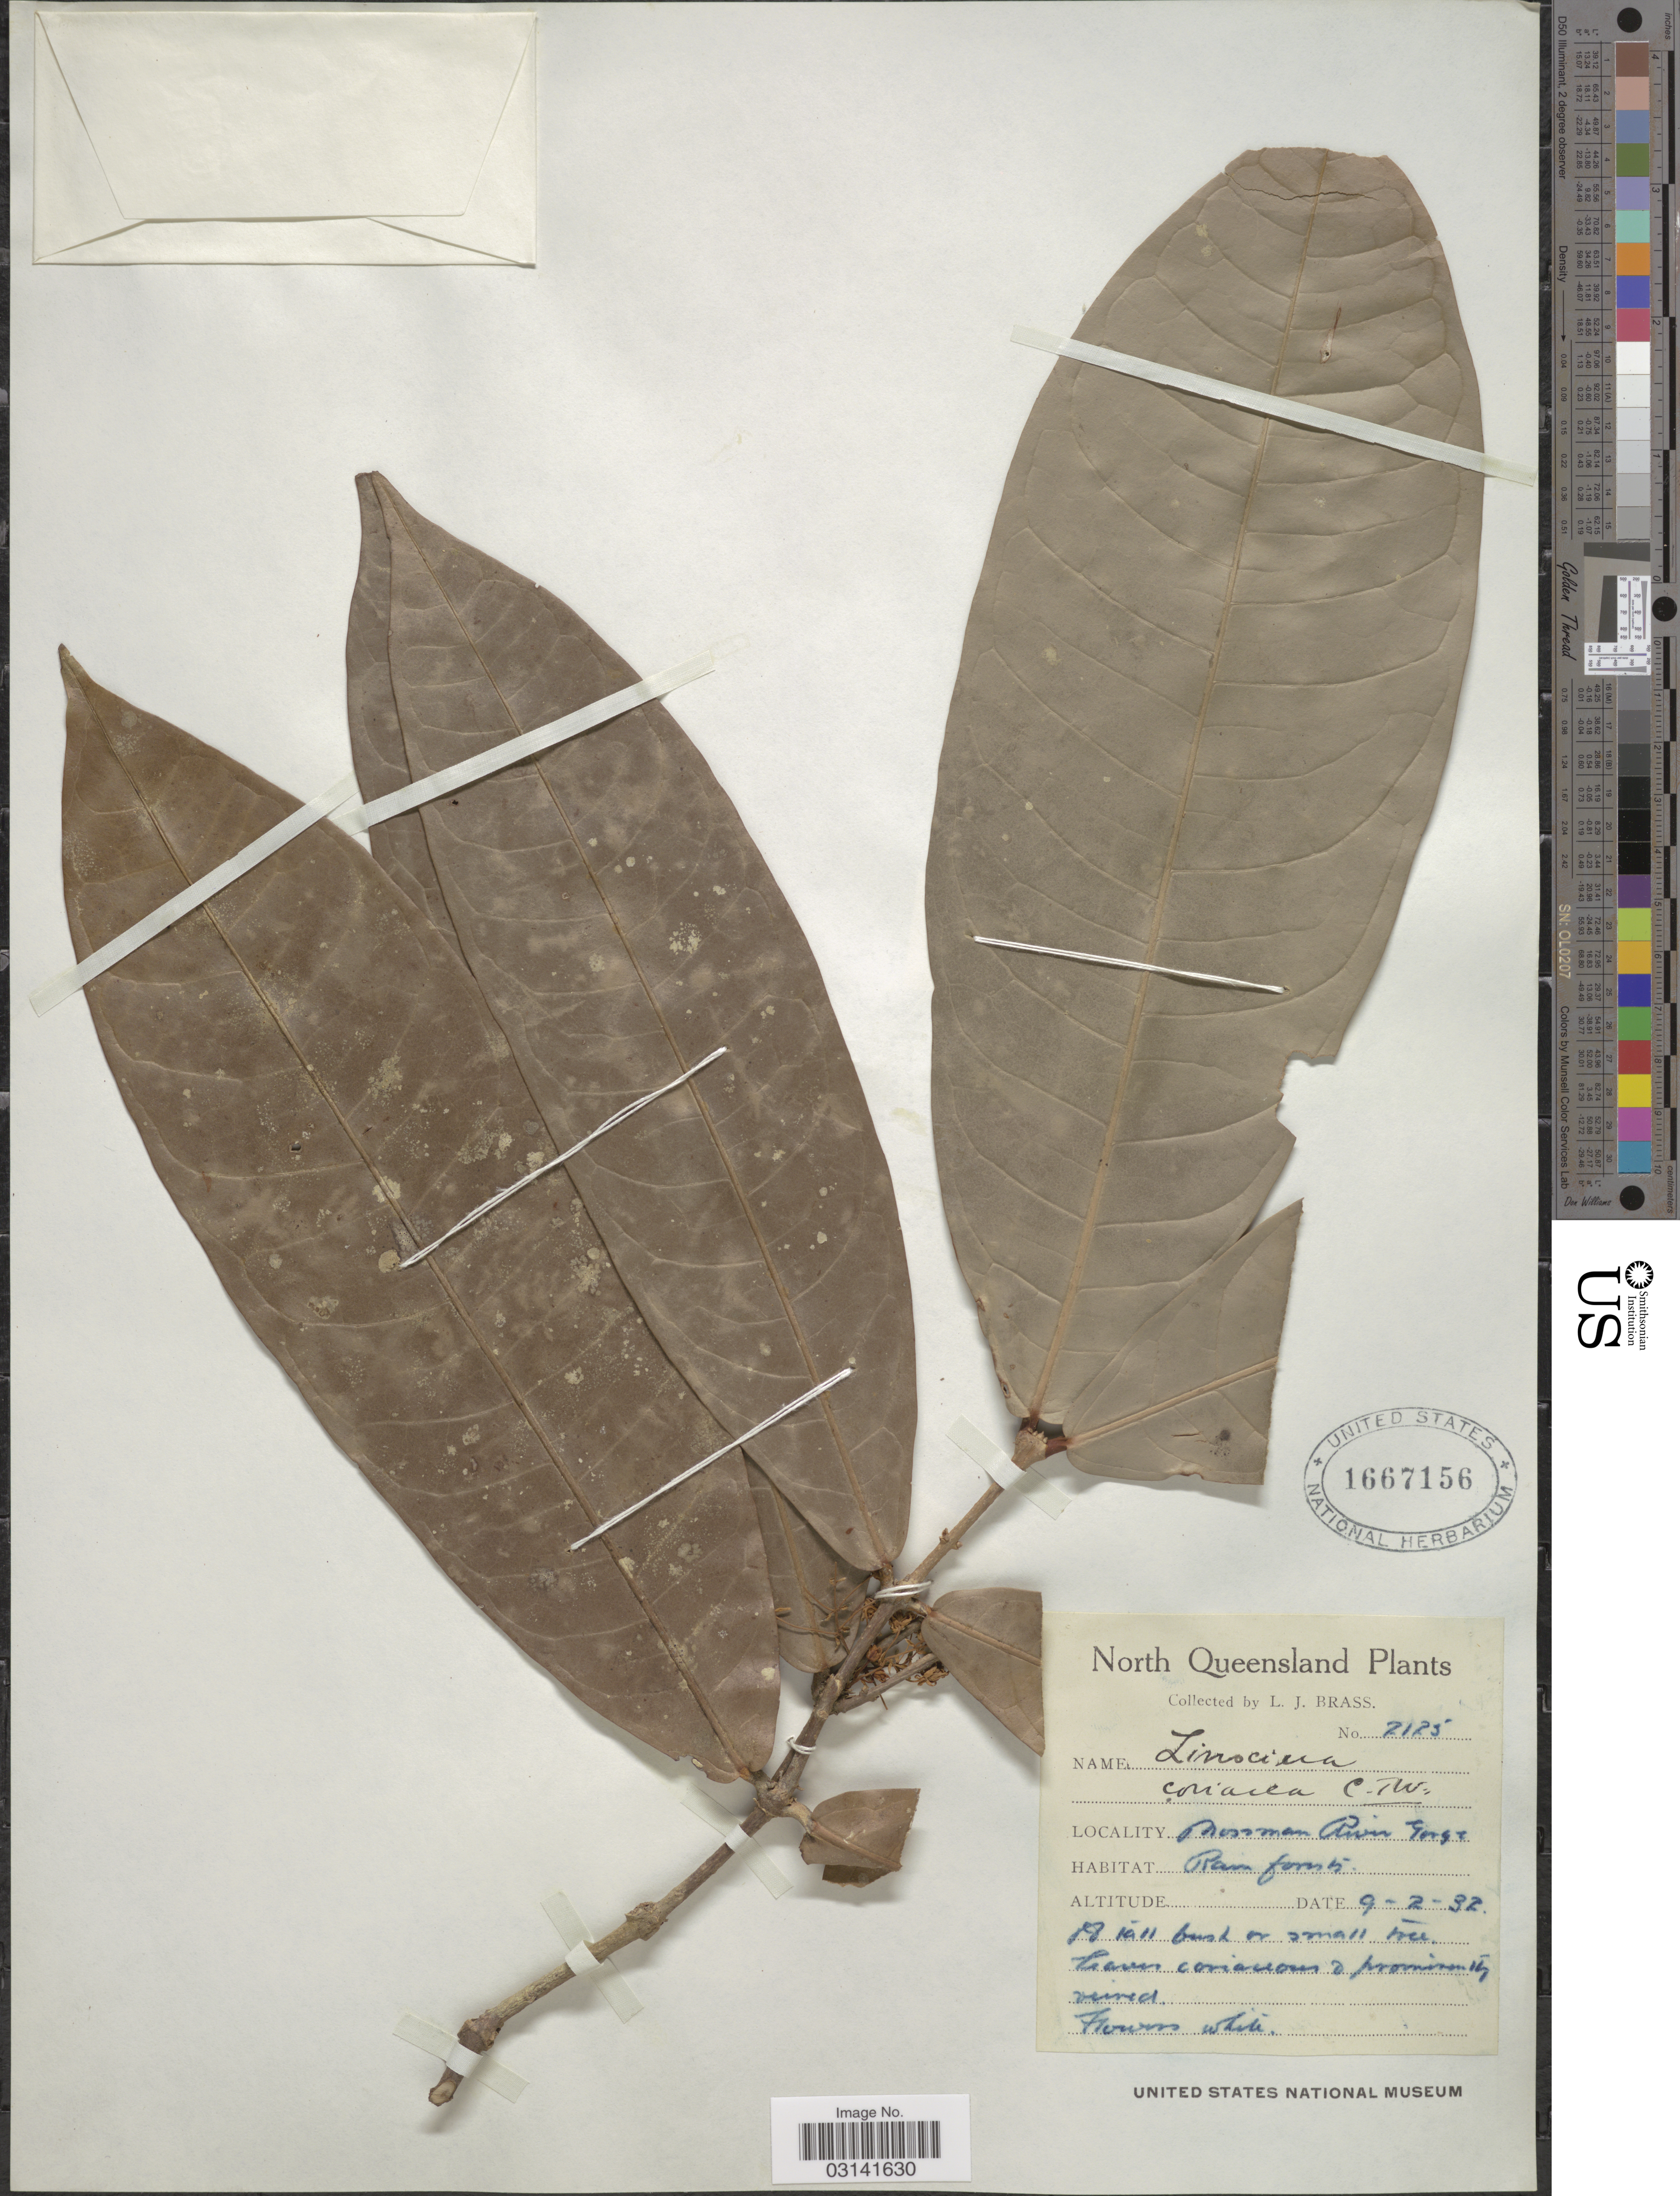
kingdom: Plantae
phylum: Tracheophyta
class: Magnoliopsida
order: Lamiales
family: Oleaceae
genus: Chionanthus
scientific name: Chionanthus coriaceus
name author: (S. Vidal) Y.P. Yang & S.Y. Lu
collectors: L. J. Brass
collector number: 2125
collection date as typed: Transcribed d/m/y: 9/2/32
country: Australia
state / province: Queensland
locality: North Queensland. Mossman River Gorge.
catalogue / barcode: US 1667156